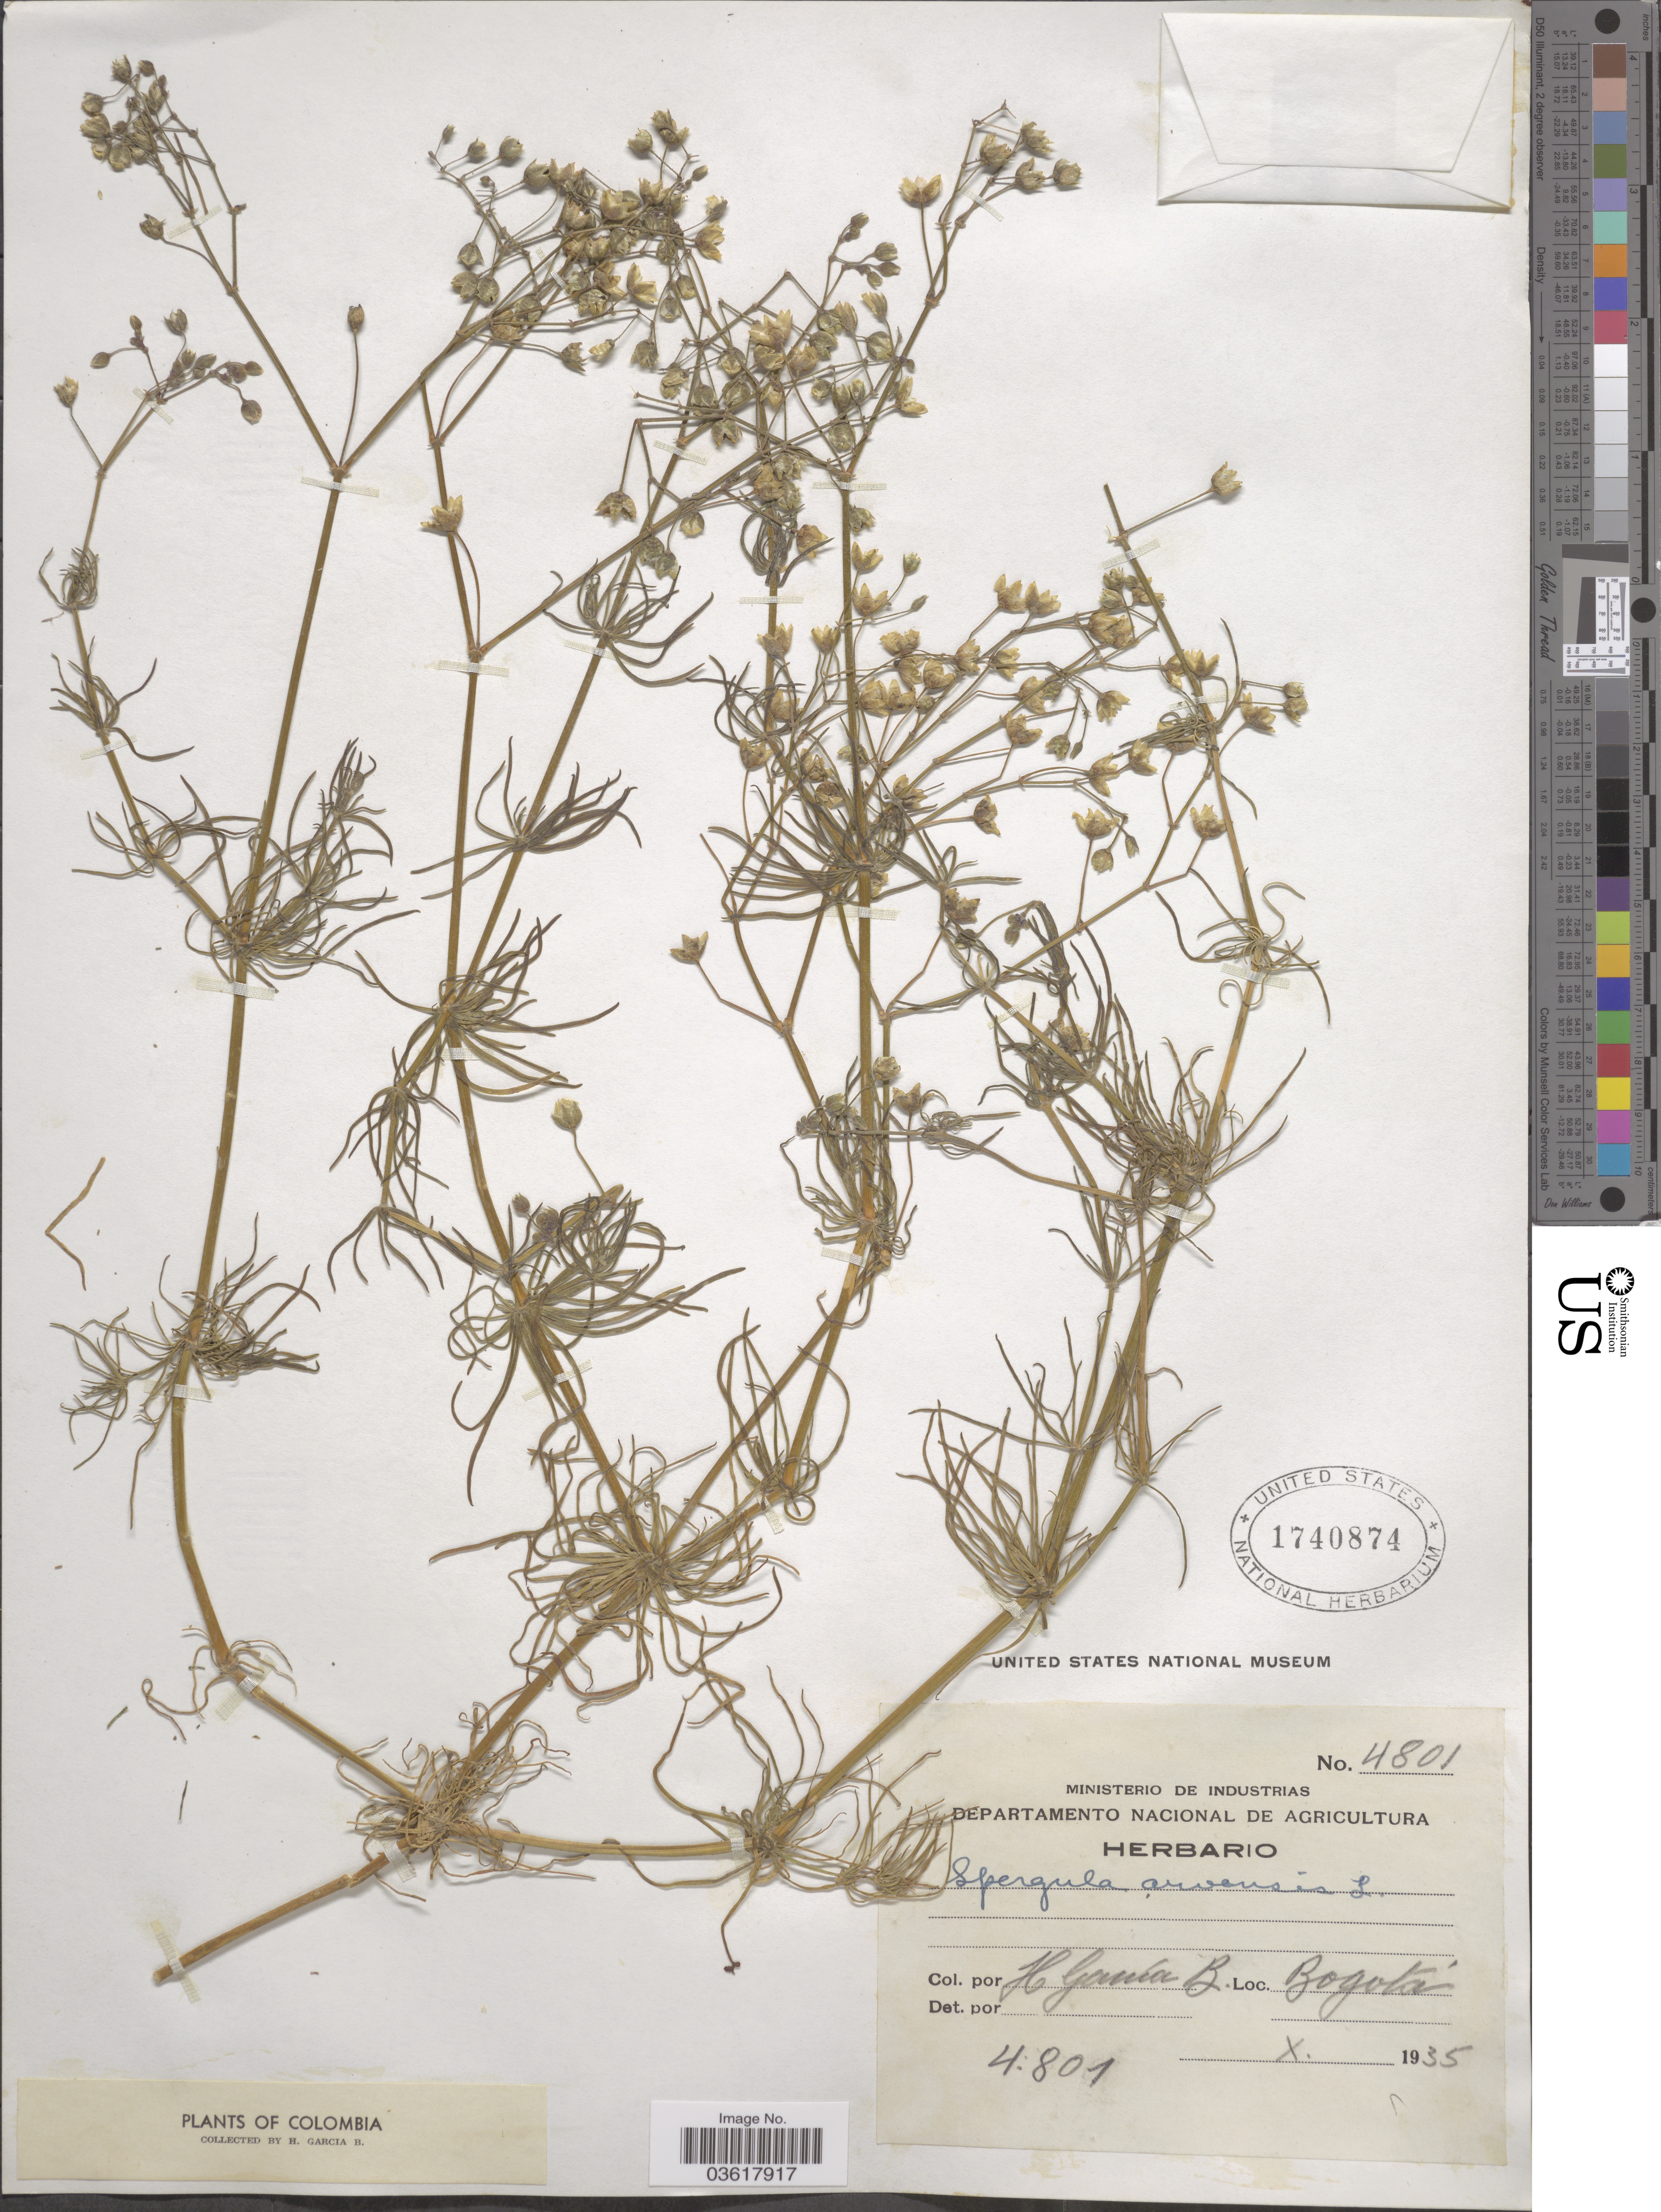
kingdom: Plantae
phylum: Tracheophyta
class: Magnoliopsida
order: Caryophyllales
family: Caryophyllaceae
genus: Spergula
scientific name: Spergula arvensis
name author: L.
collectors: H. García B.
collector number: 4801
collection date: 1935-10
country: Colombia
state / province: Bogota D.C.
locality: Bogotá.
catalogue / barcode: US 1740874